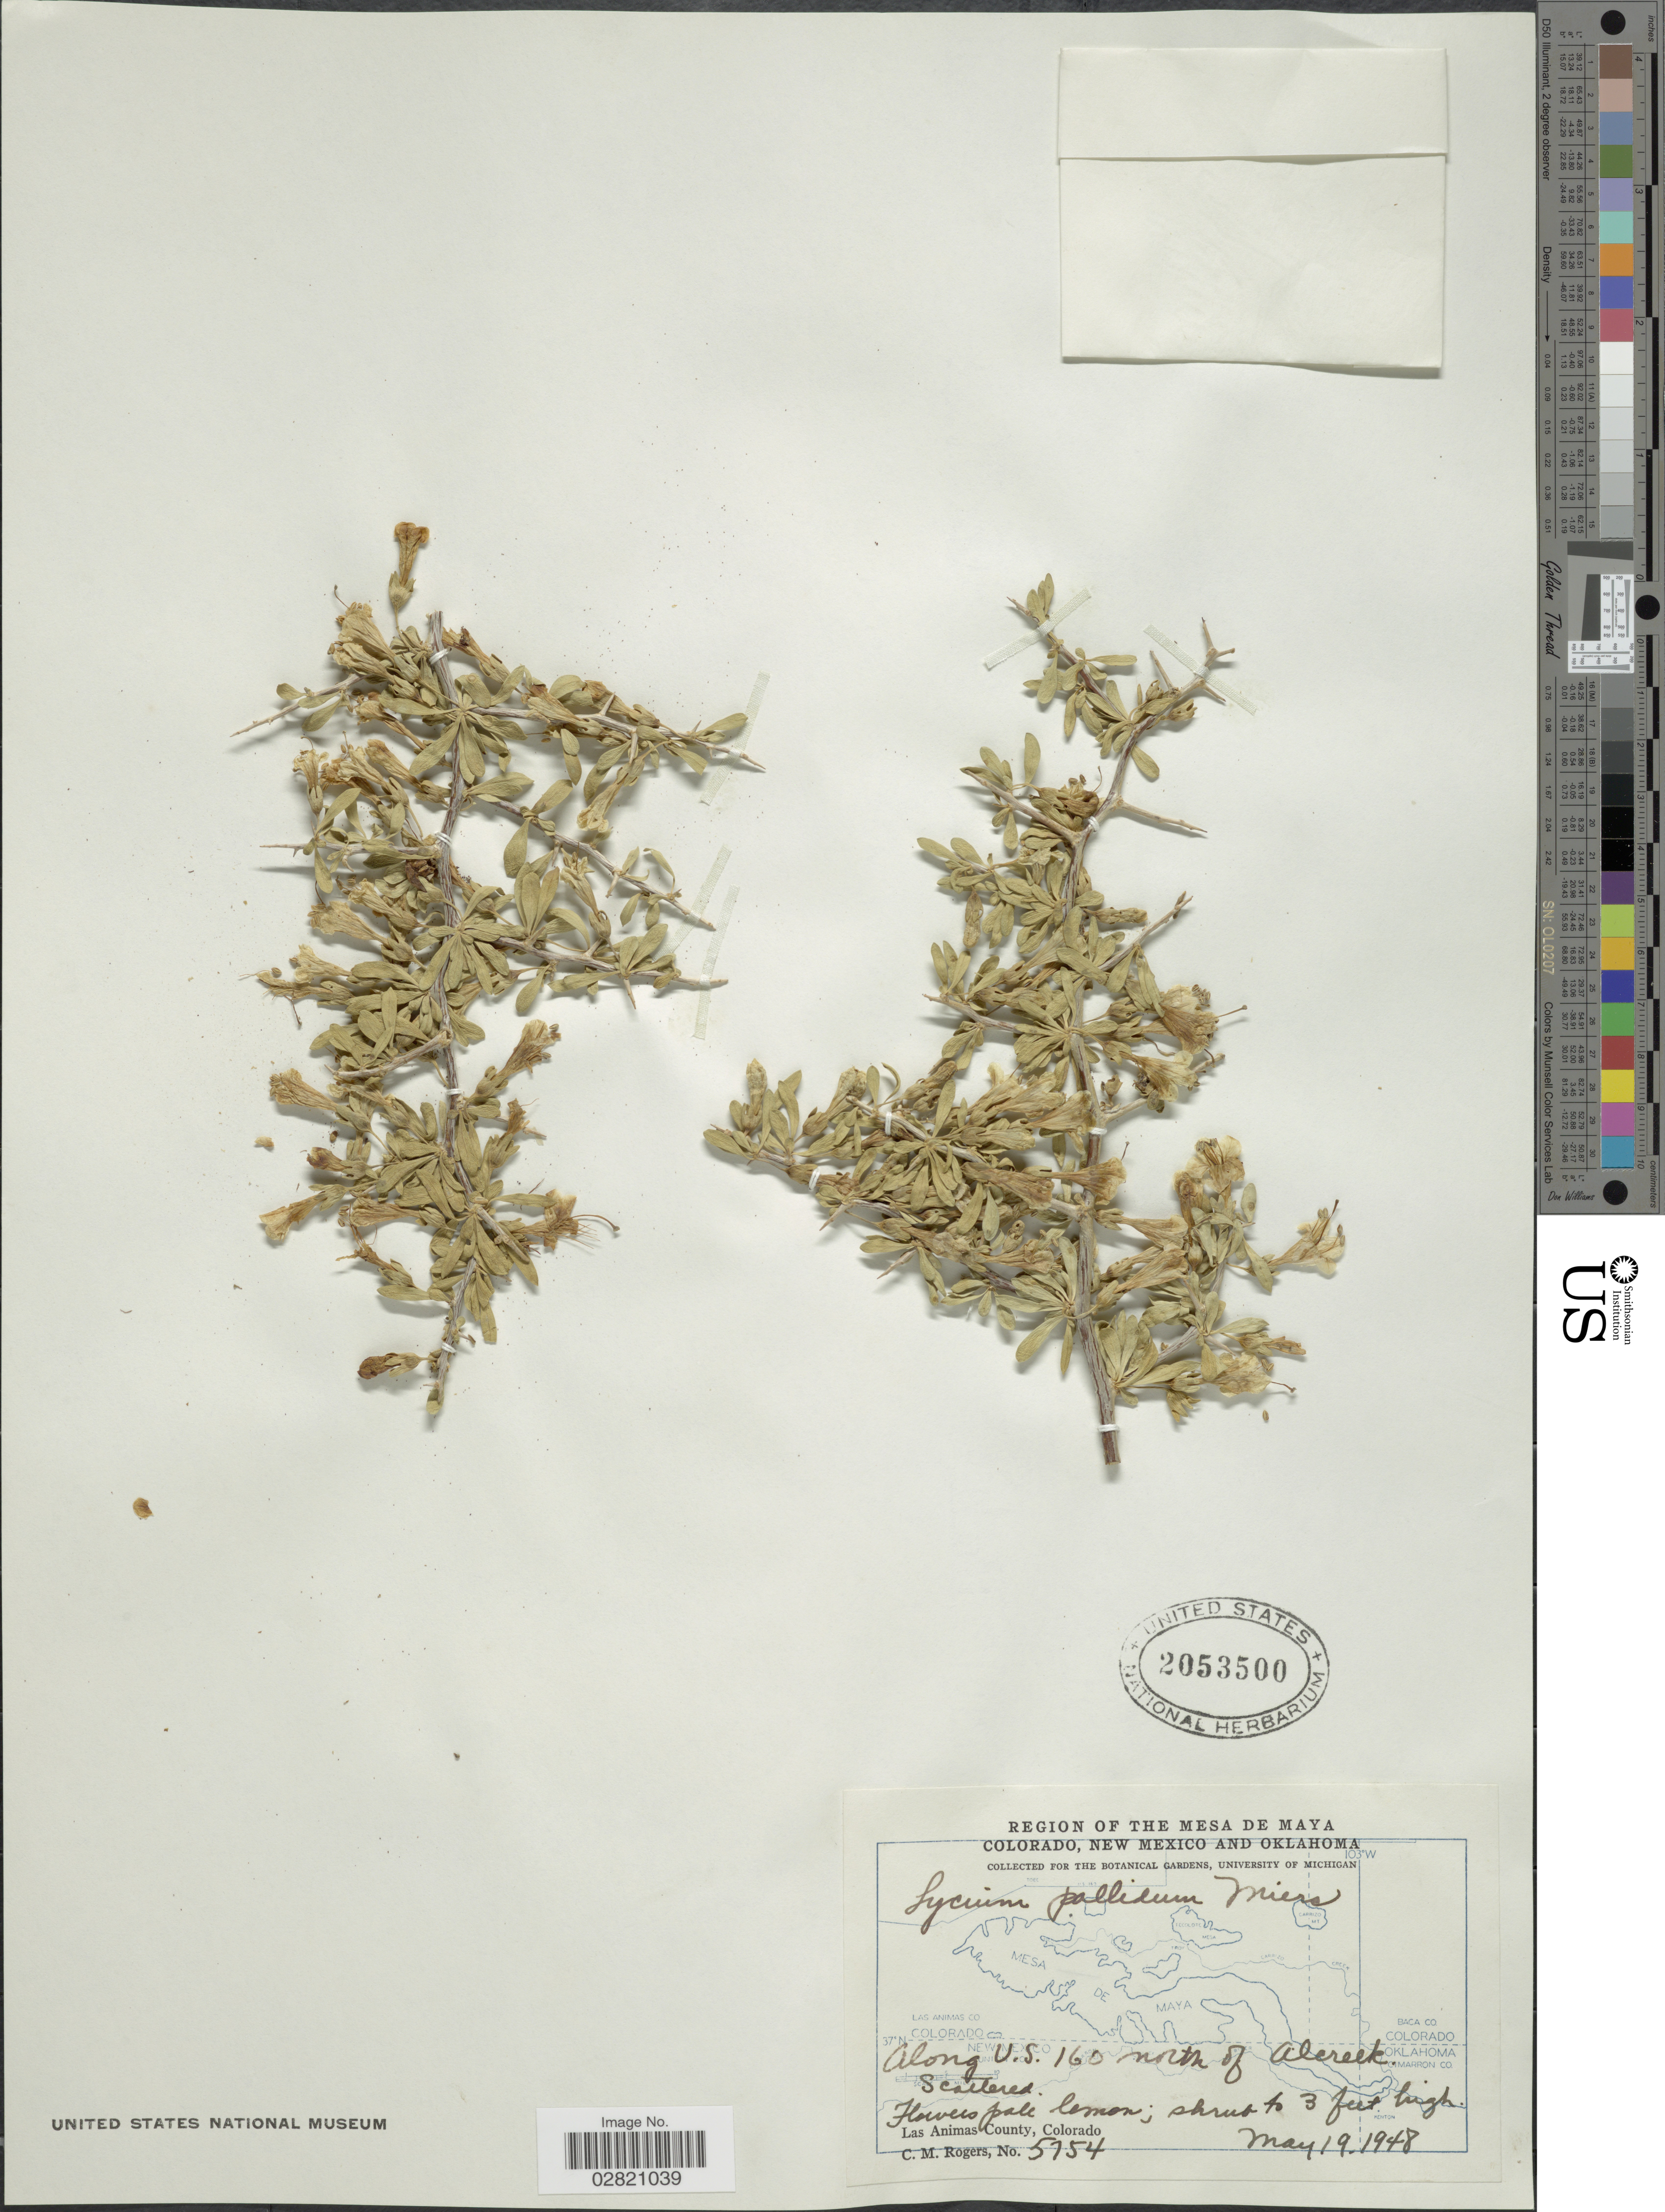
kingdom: Plantae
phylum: Tracheophyta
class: Magnoliopsida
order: Solanales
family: Solanaceae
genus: Lycium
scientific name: Lycium pallidum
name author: Miers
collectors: C. M. Rogers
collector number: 5754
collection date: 1948-05-19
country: United States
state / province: Colorado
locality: Region of the Mesa de Maya. Along U.S. 160 north of Alcreek. Las Animas County.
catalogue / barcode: US 2053500